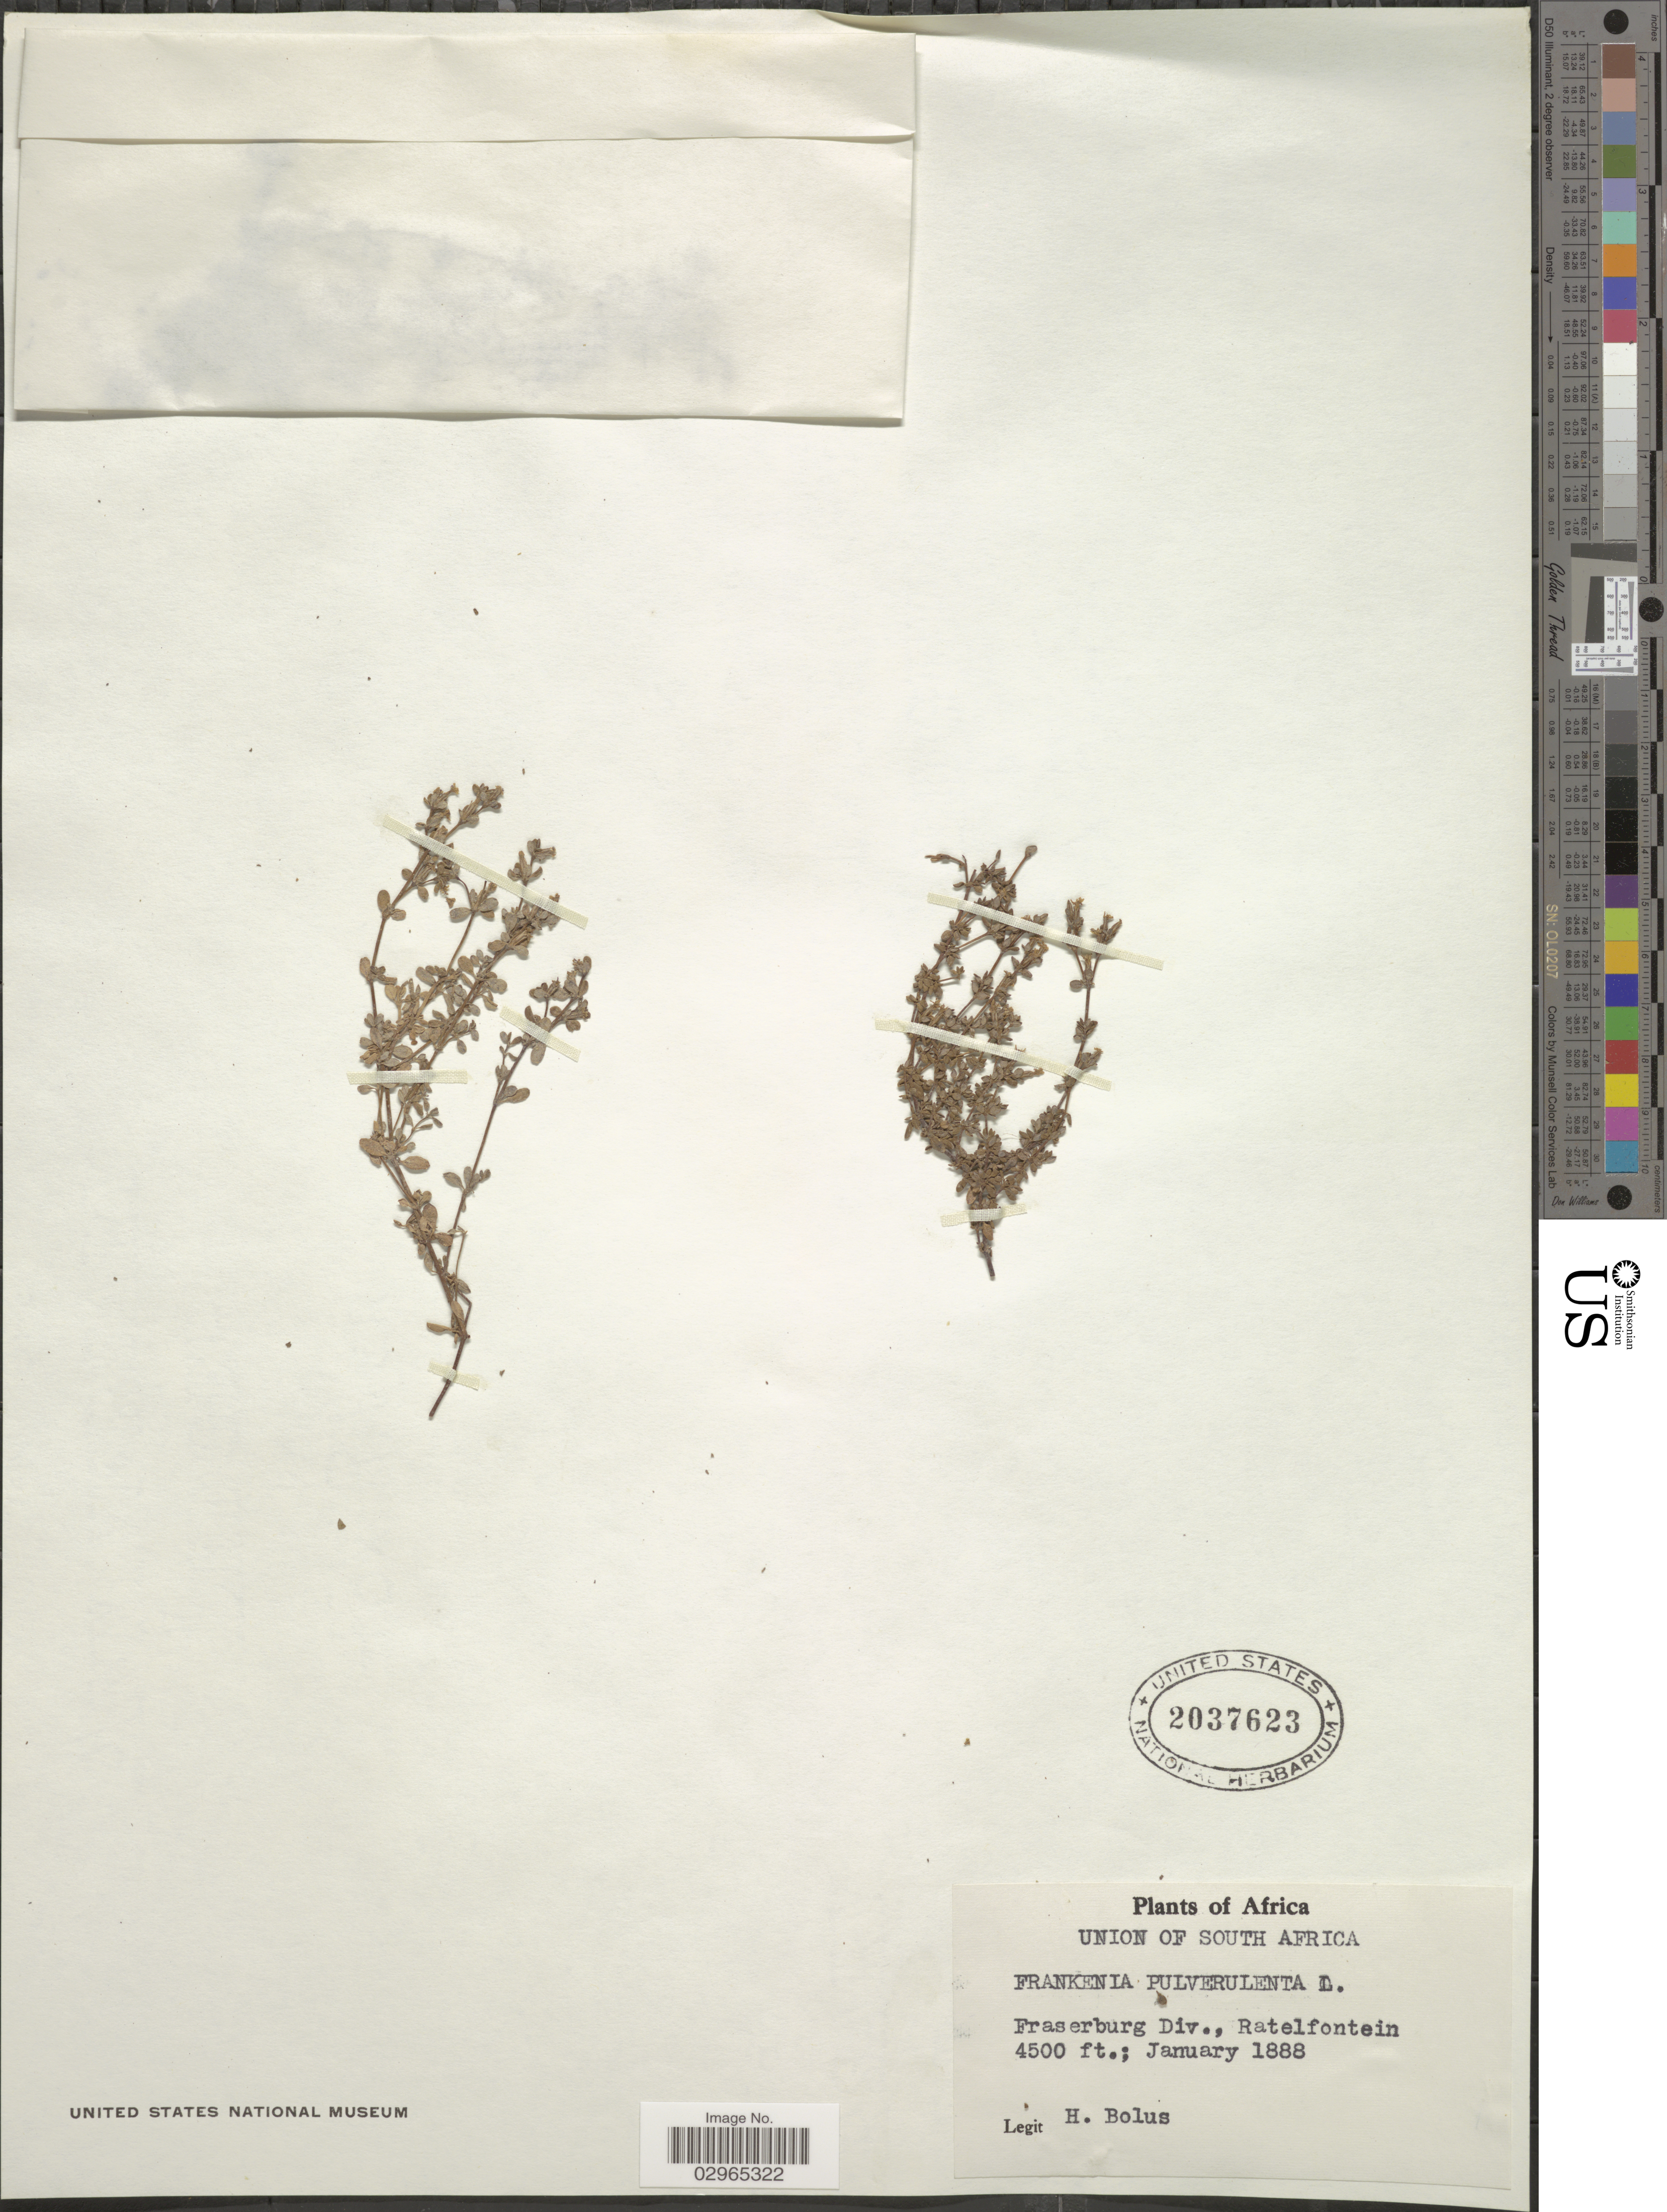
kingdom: Plantae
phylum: Tracheophyta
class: Magnoliopsida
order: Caryophyllales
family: Frankeniaceae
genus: Frankenia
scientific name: Frankenia pulverulenta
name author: L.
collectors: H. Bolus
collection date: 1888-01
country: South Africa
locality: Union of South Africa. Fraserburg Div., Ratelfontein.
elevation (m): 1372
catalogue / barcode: US 2037623